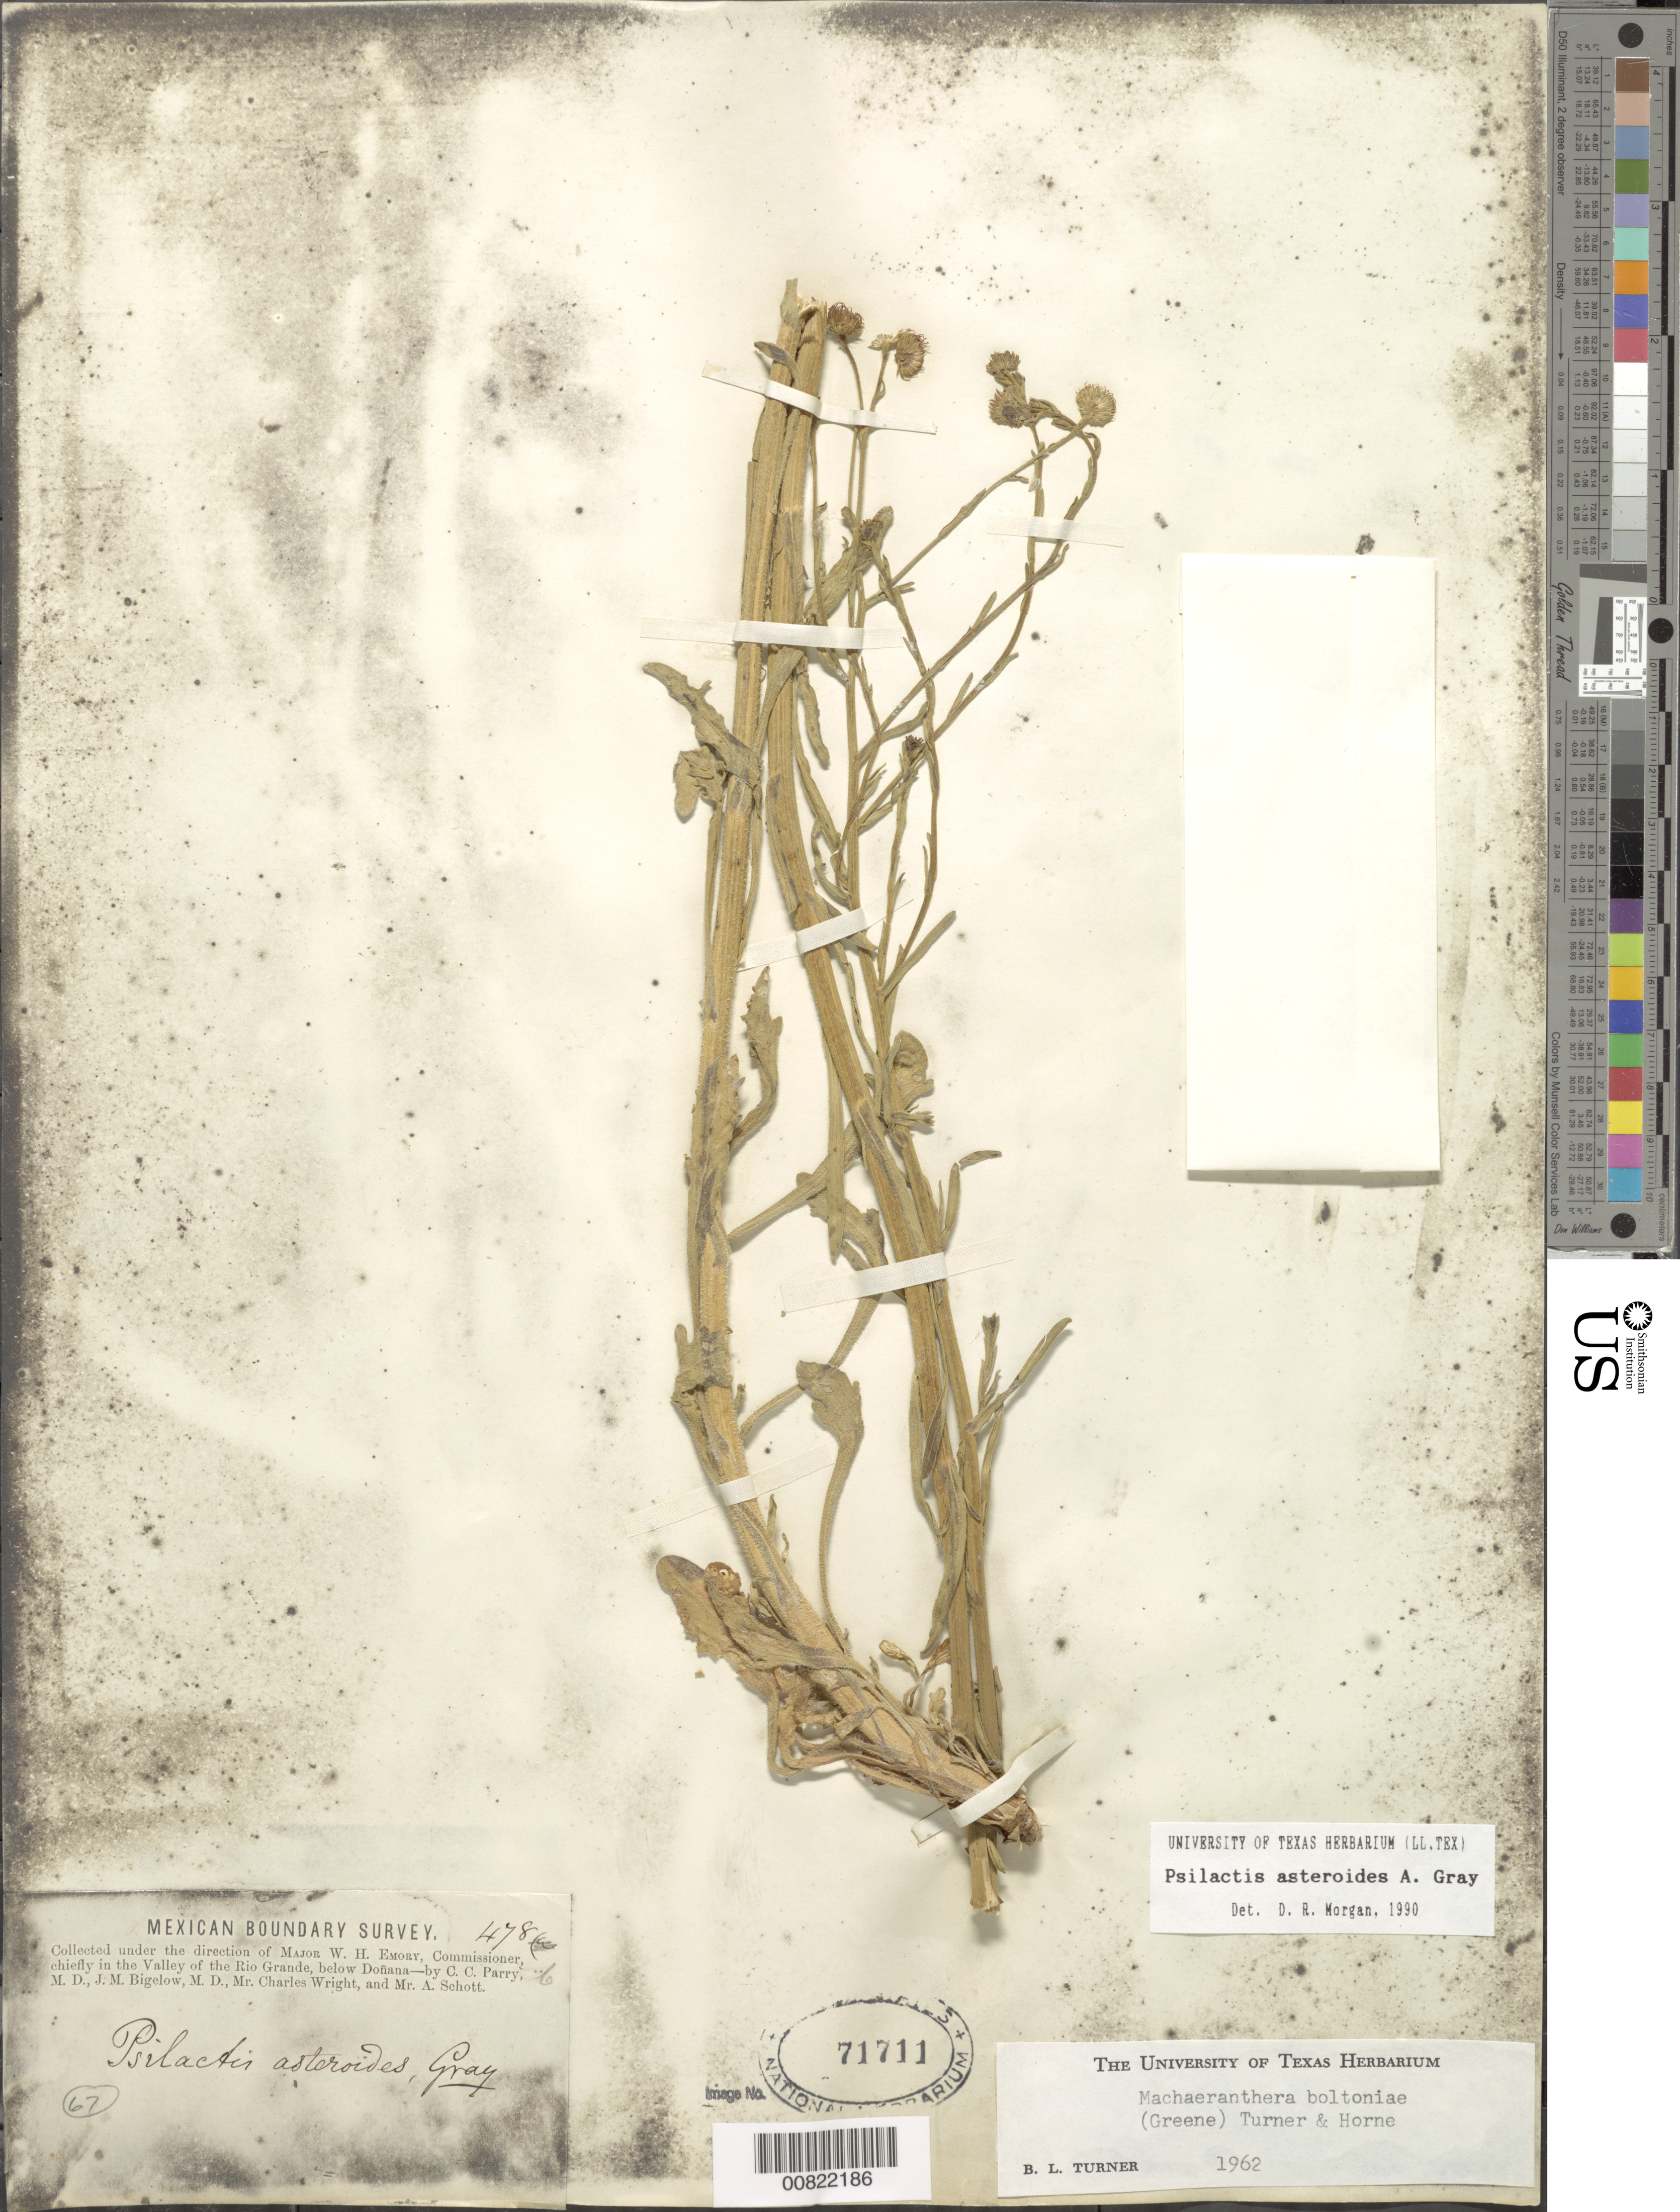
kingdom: Plantae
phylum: Tracheophyta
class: Magnoliopsida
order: Asterales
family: Asteraceae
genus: Psilactis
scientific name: Psilactis asteroides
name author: A. Gray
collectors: C. C. Parry, J. M. Bigelow, C. Wright & A. C. V. Schott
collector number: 478b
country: United States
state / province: New Mexico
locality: Valley of the Rio Grande, below Doñana, New Mexico.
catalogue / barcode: US 71711